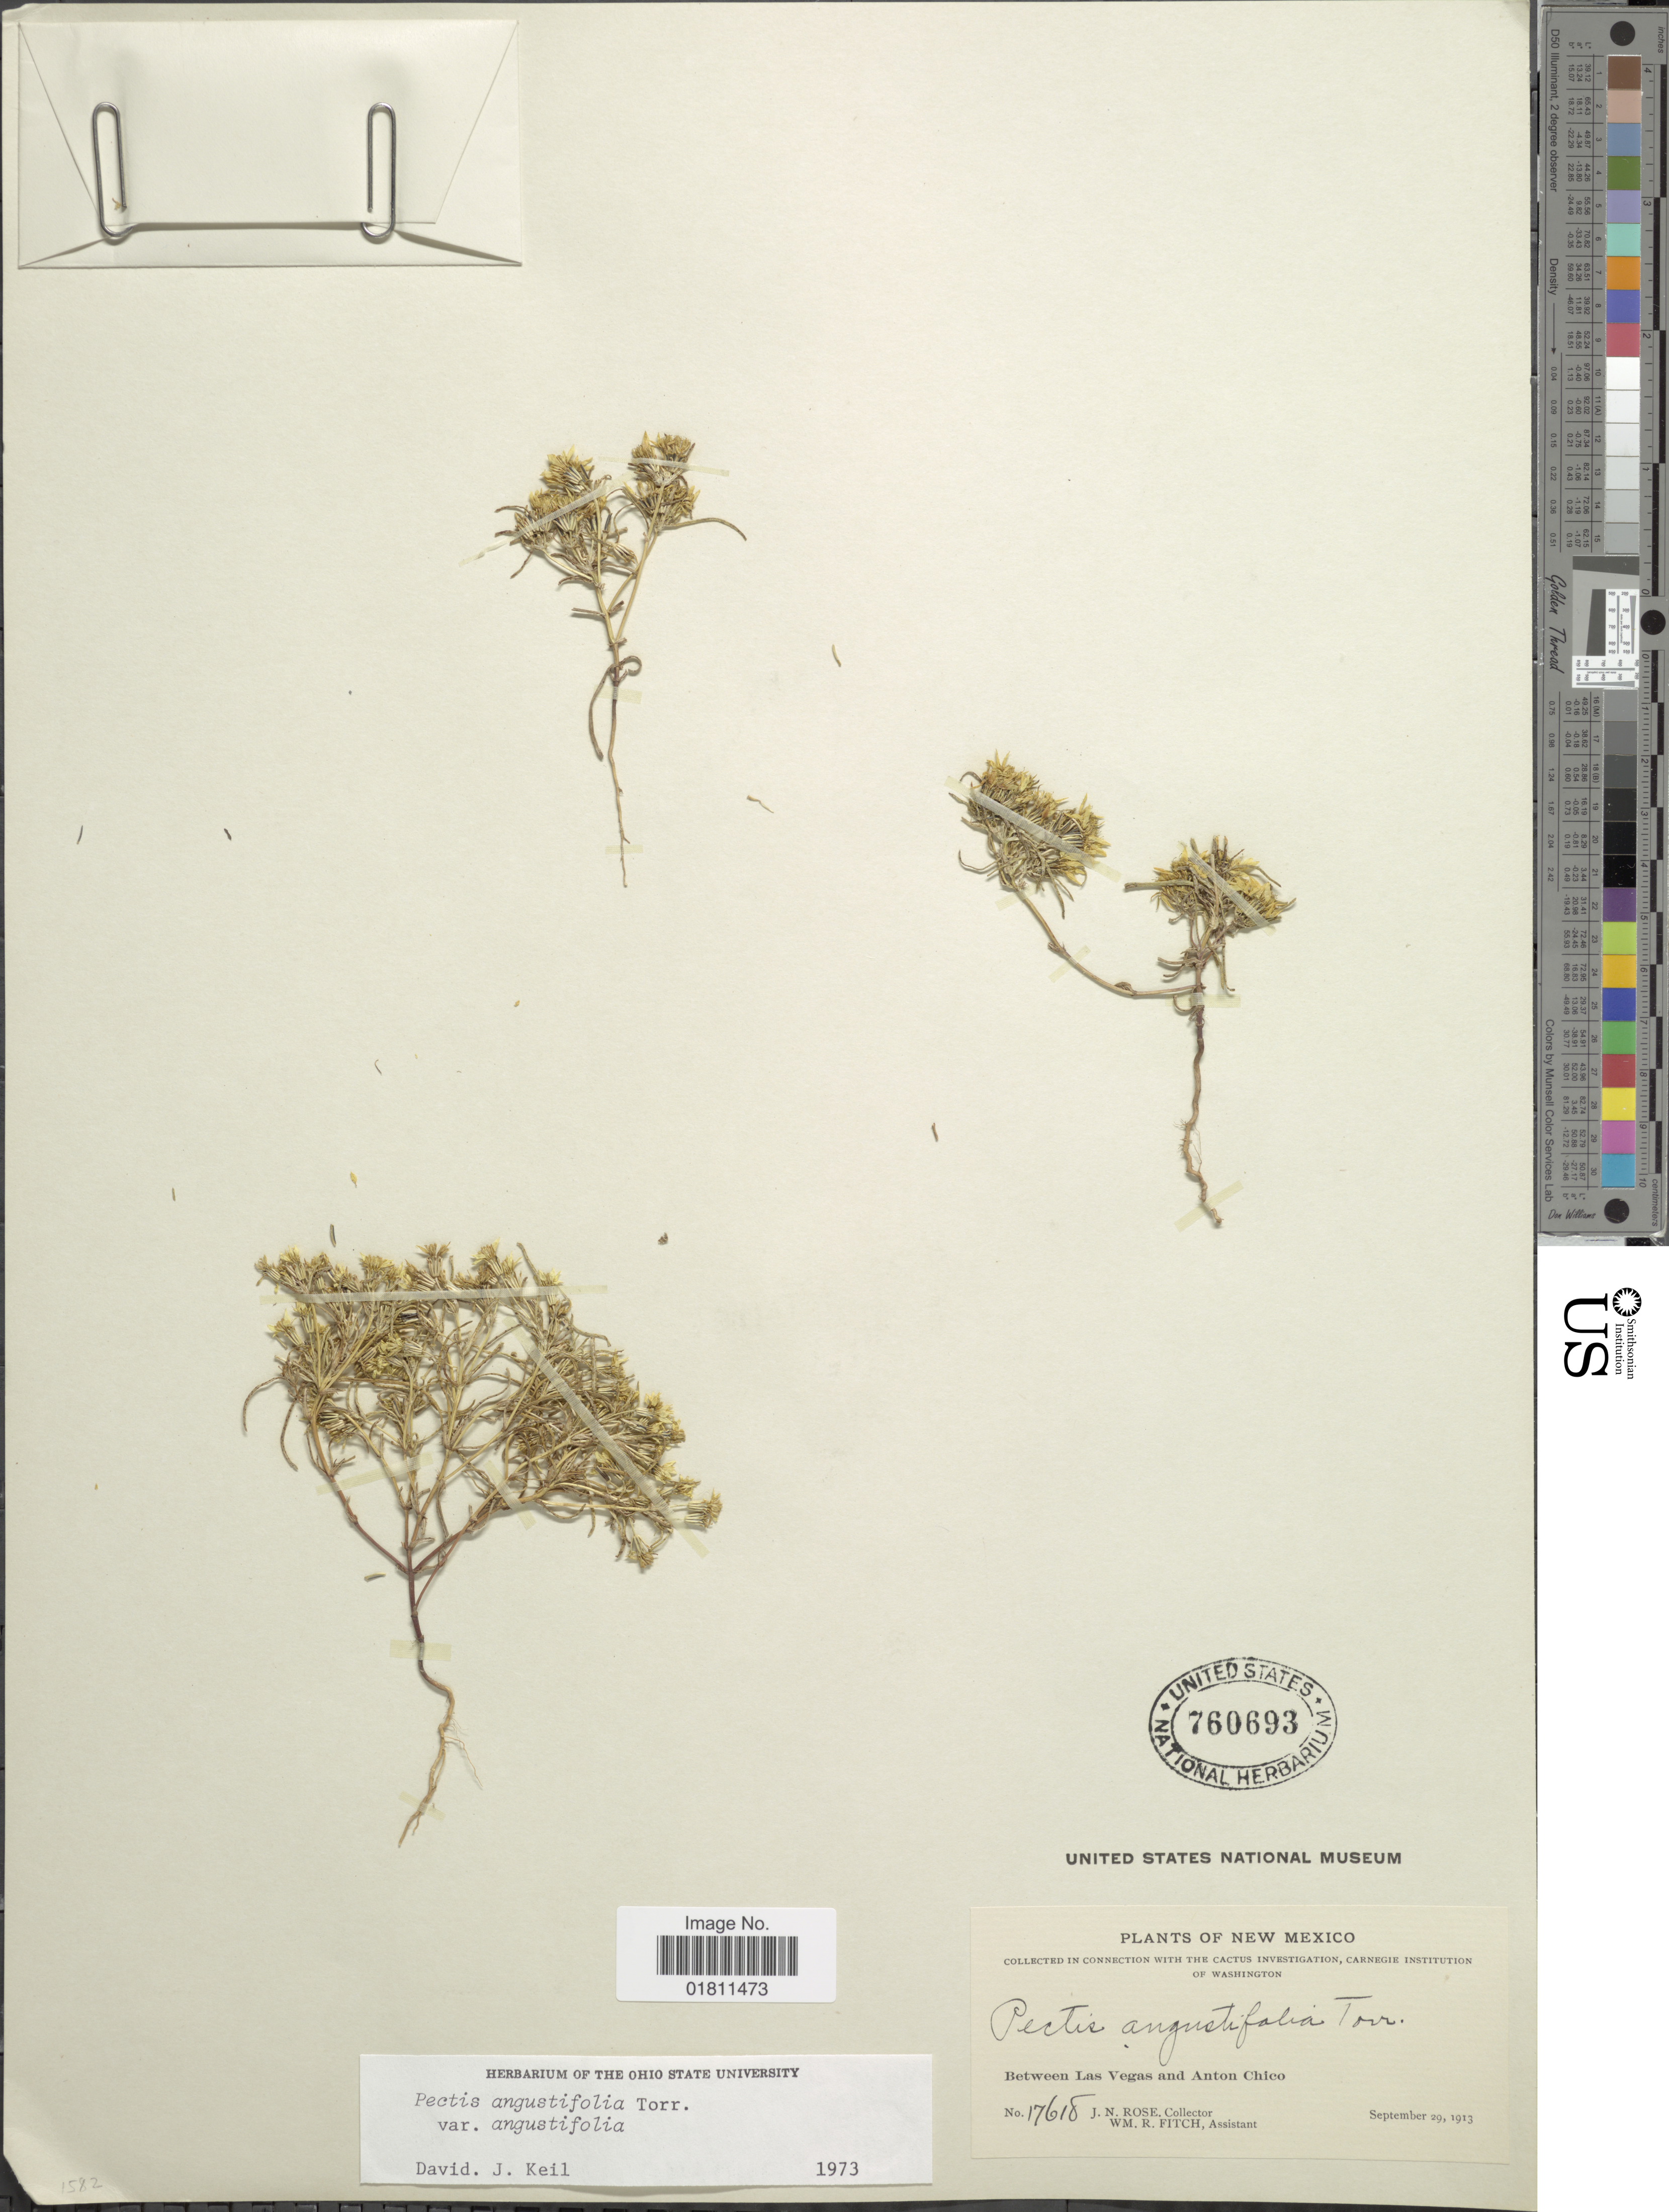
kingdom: Plantae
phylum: Tracheophyta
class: Magnoliopsida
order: Asterales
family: Asteraceae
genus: Pectis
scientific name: Pectis angustifolia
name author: Torr.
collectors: J. N. Rose & W. R. Fitch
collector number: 17618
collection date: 1913-09-29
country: United States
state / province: New Mexico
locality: New Mexico, Between Las Vegas and Anton Chico.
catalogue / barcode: US 760693